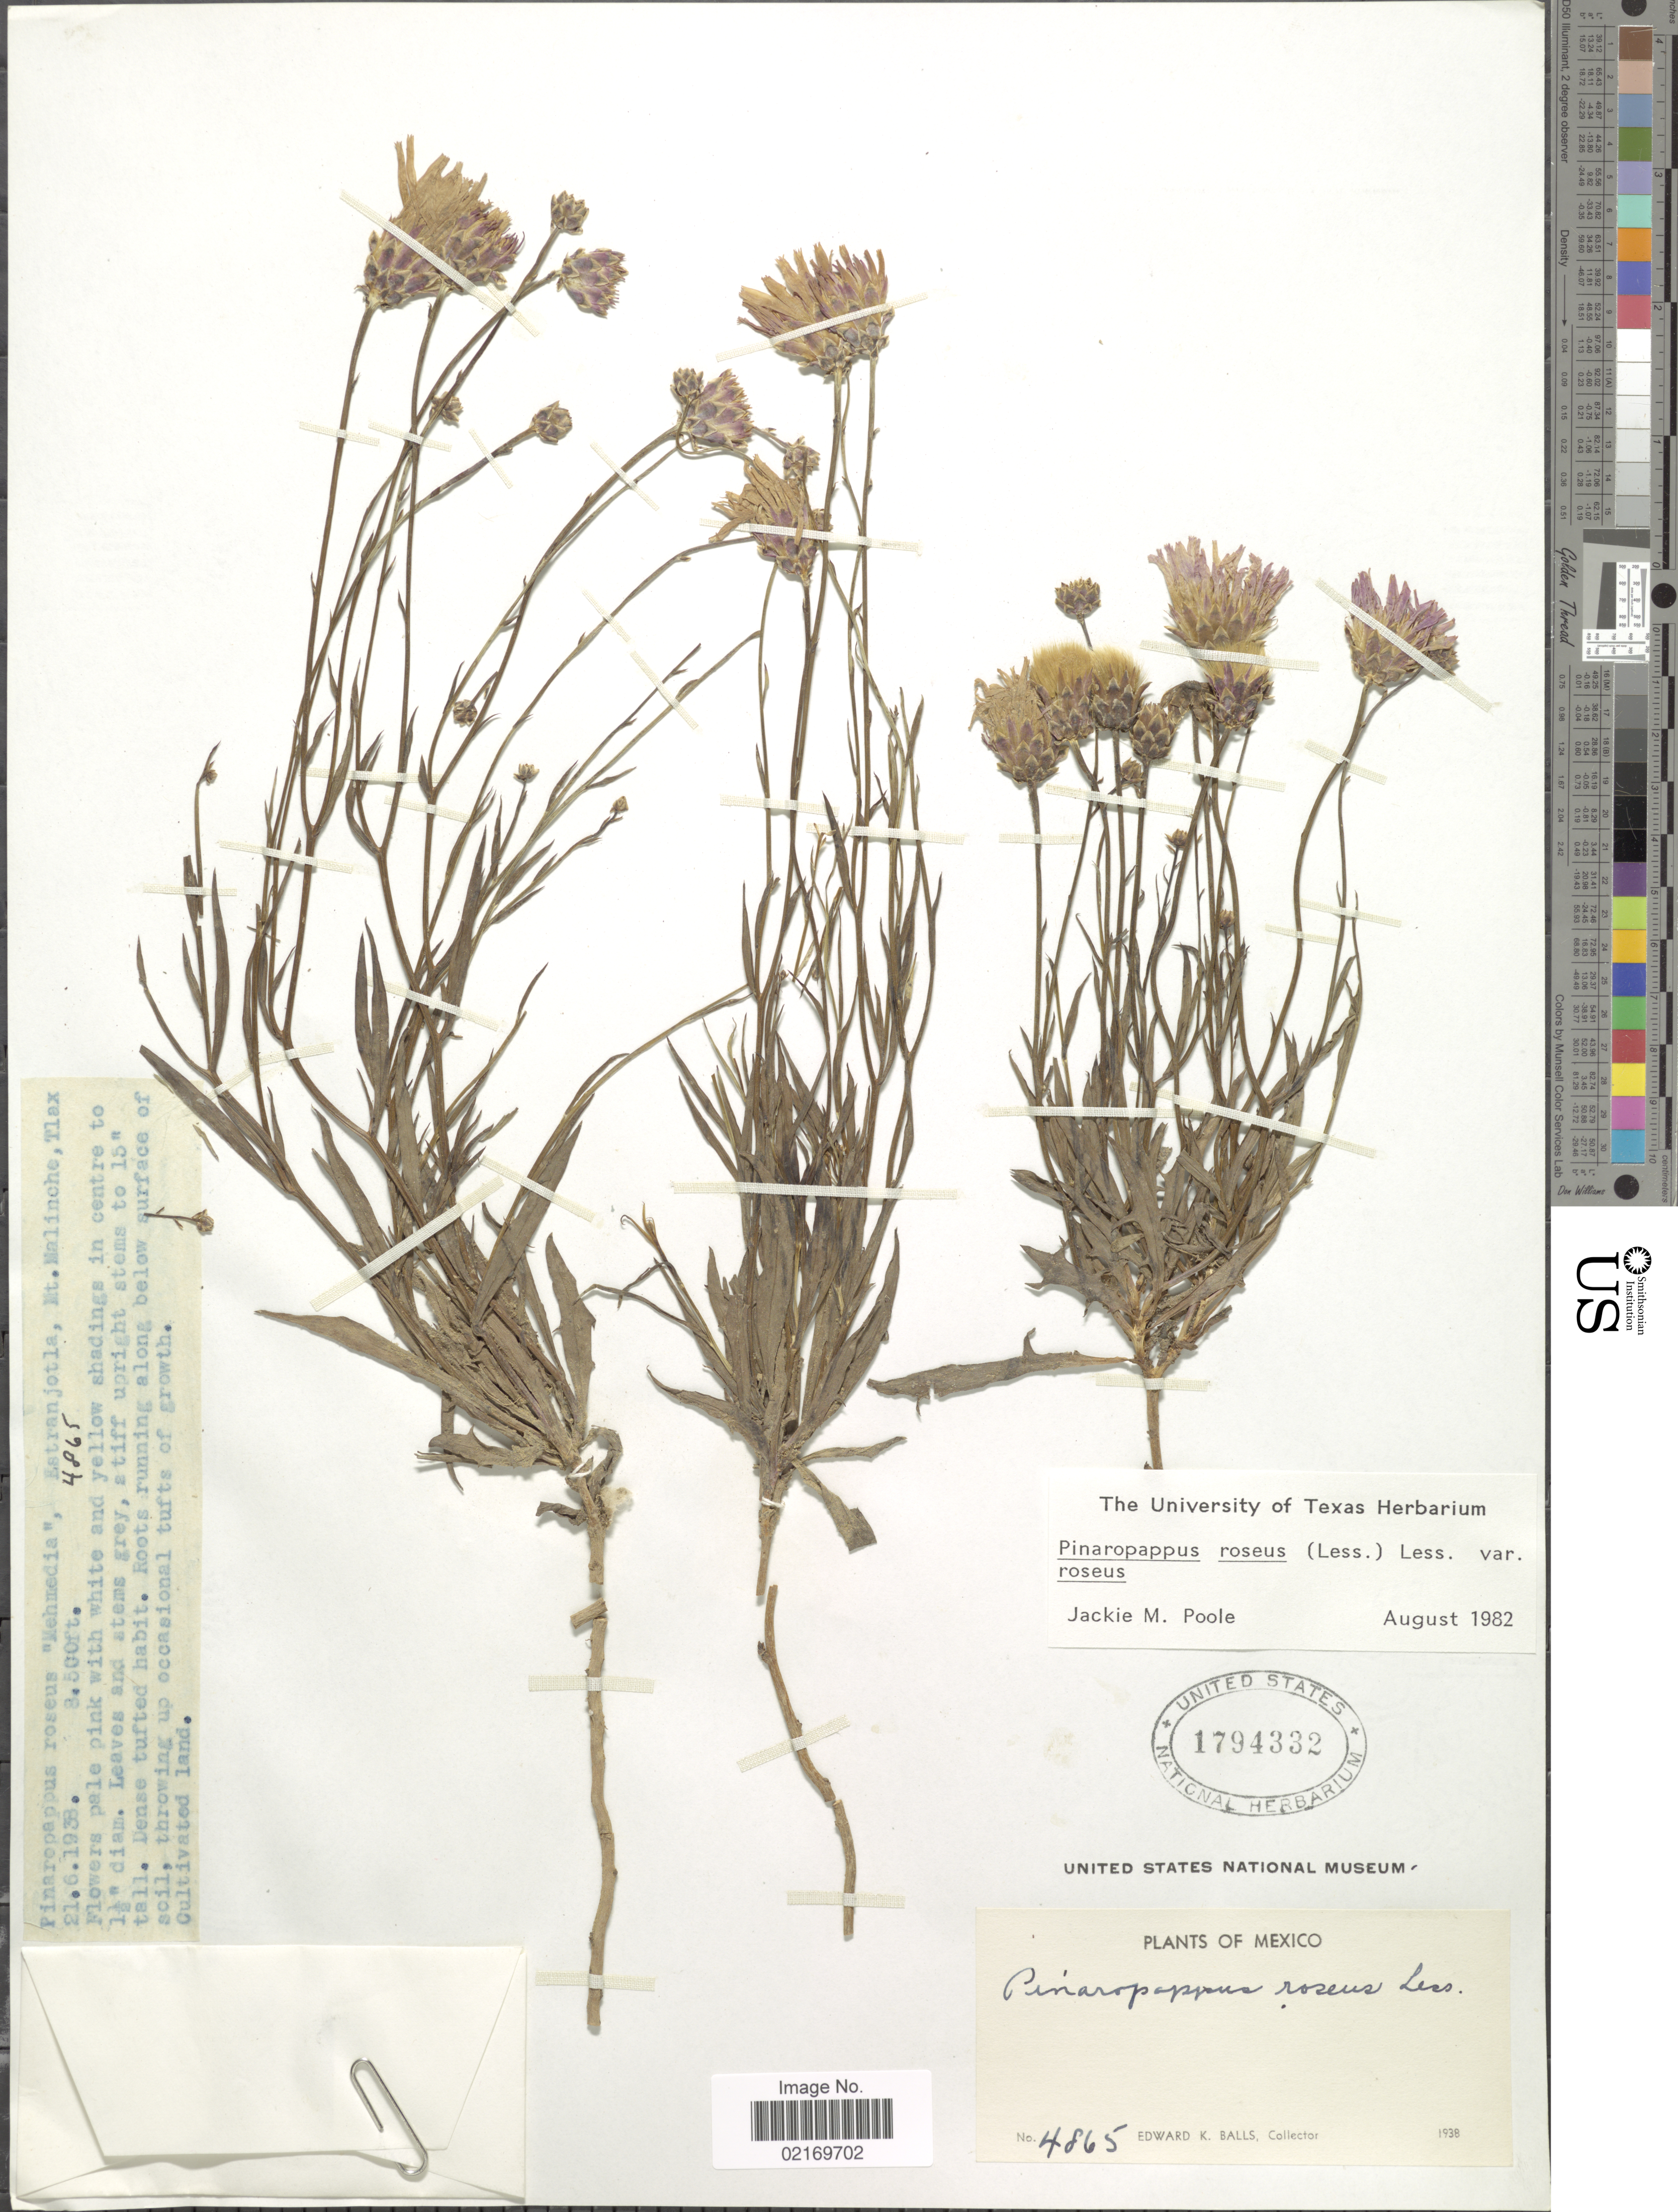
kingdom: Plantae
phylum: Tracheophyta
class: Magnoliopsida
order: Asterales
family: Asteraceae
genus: Pinaropappus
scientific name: Pinaropappus roseus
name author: Less.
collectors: E. K. Balls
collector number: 4865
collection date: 1938-06-21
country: Mexico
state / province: Tlaxcala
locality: Estranjotla, Mt. Malinche, Tlax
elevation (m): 2591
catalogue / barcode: US 1794332